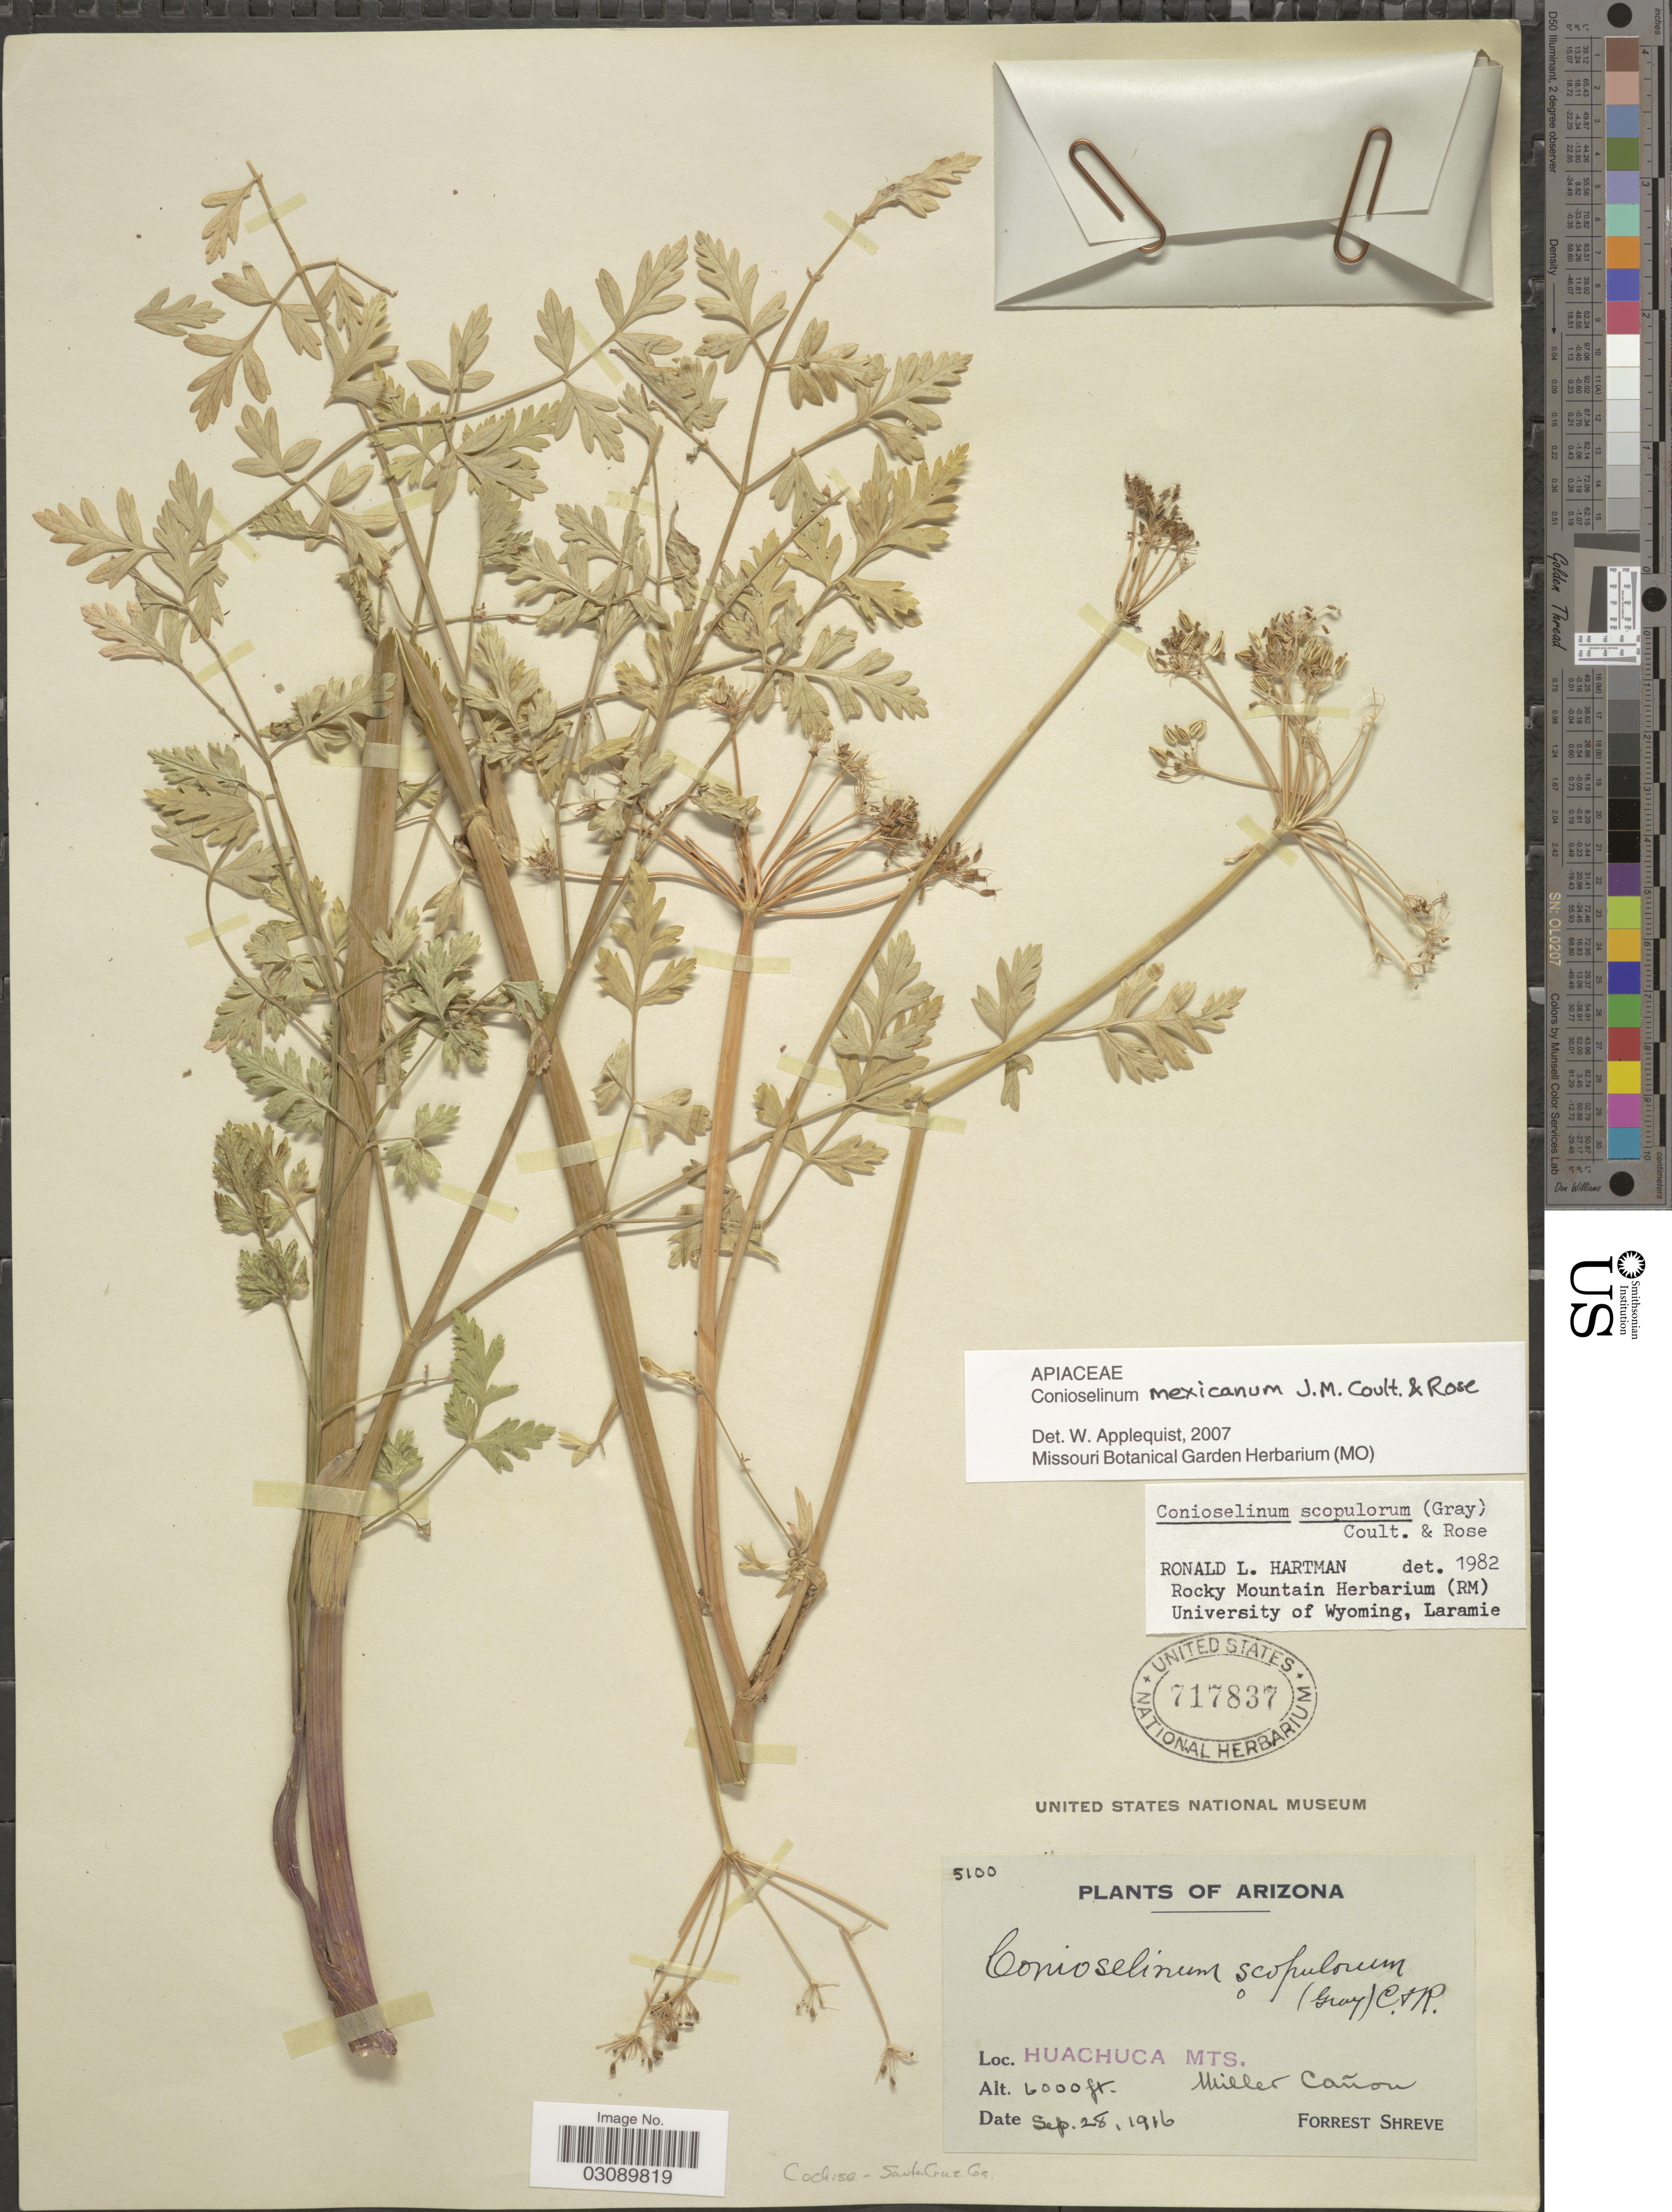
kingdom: Plantae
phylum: Tracheophyta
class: Magnoliopsida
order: Apiales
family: Apiaceae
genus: Conioselinum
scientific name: Conioselinum mexicanum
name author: J.M. Coult. & Rose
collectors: F. Shreve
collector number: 5100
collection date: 1916-09-28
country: United States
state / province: Arizona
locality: Huachuca Mts. Milles Cañon. Cochise - Santa Cruz Co.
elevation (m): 1829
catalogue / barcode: US 717837